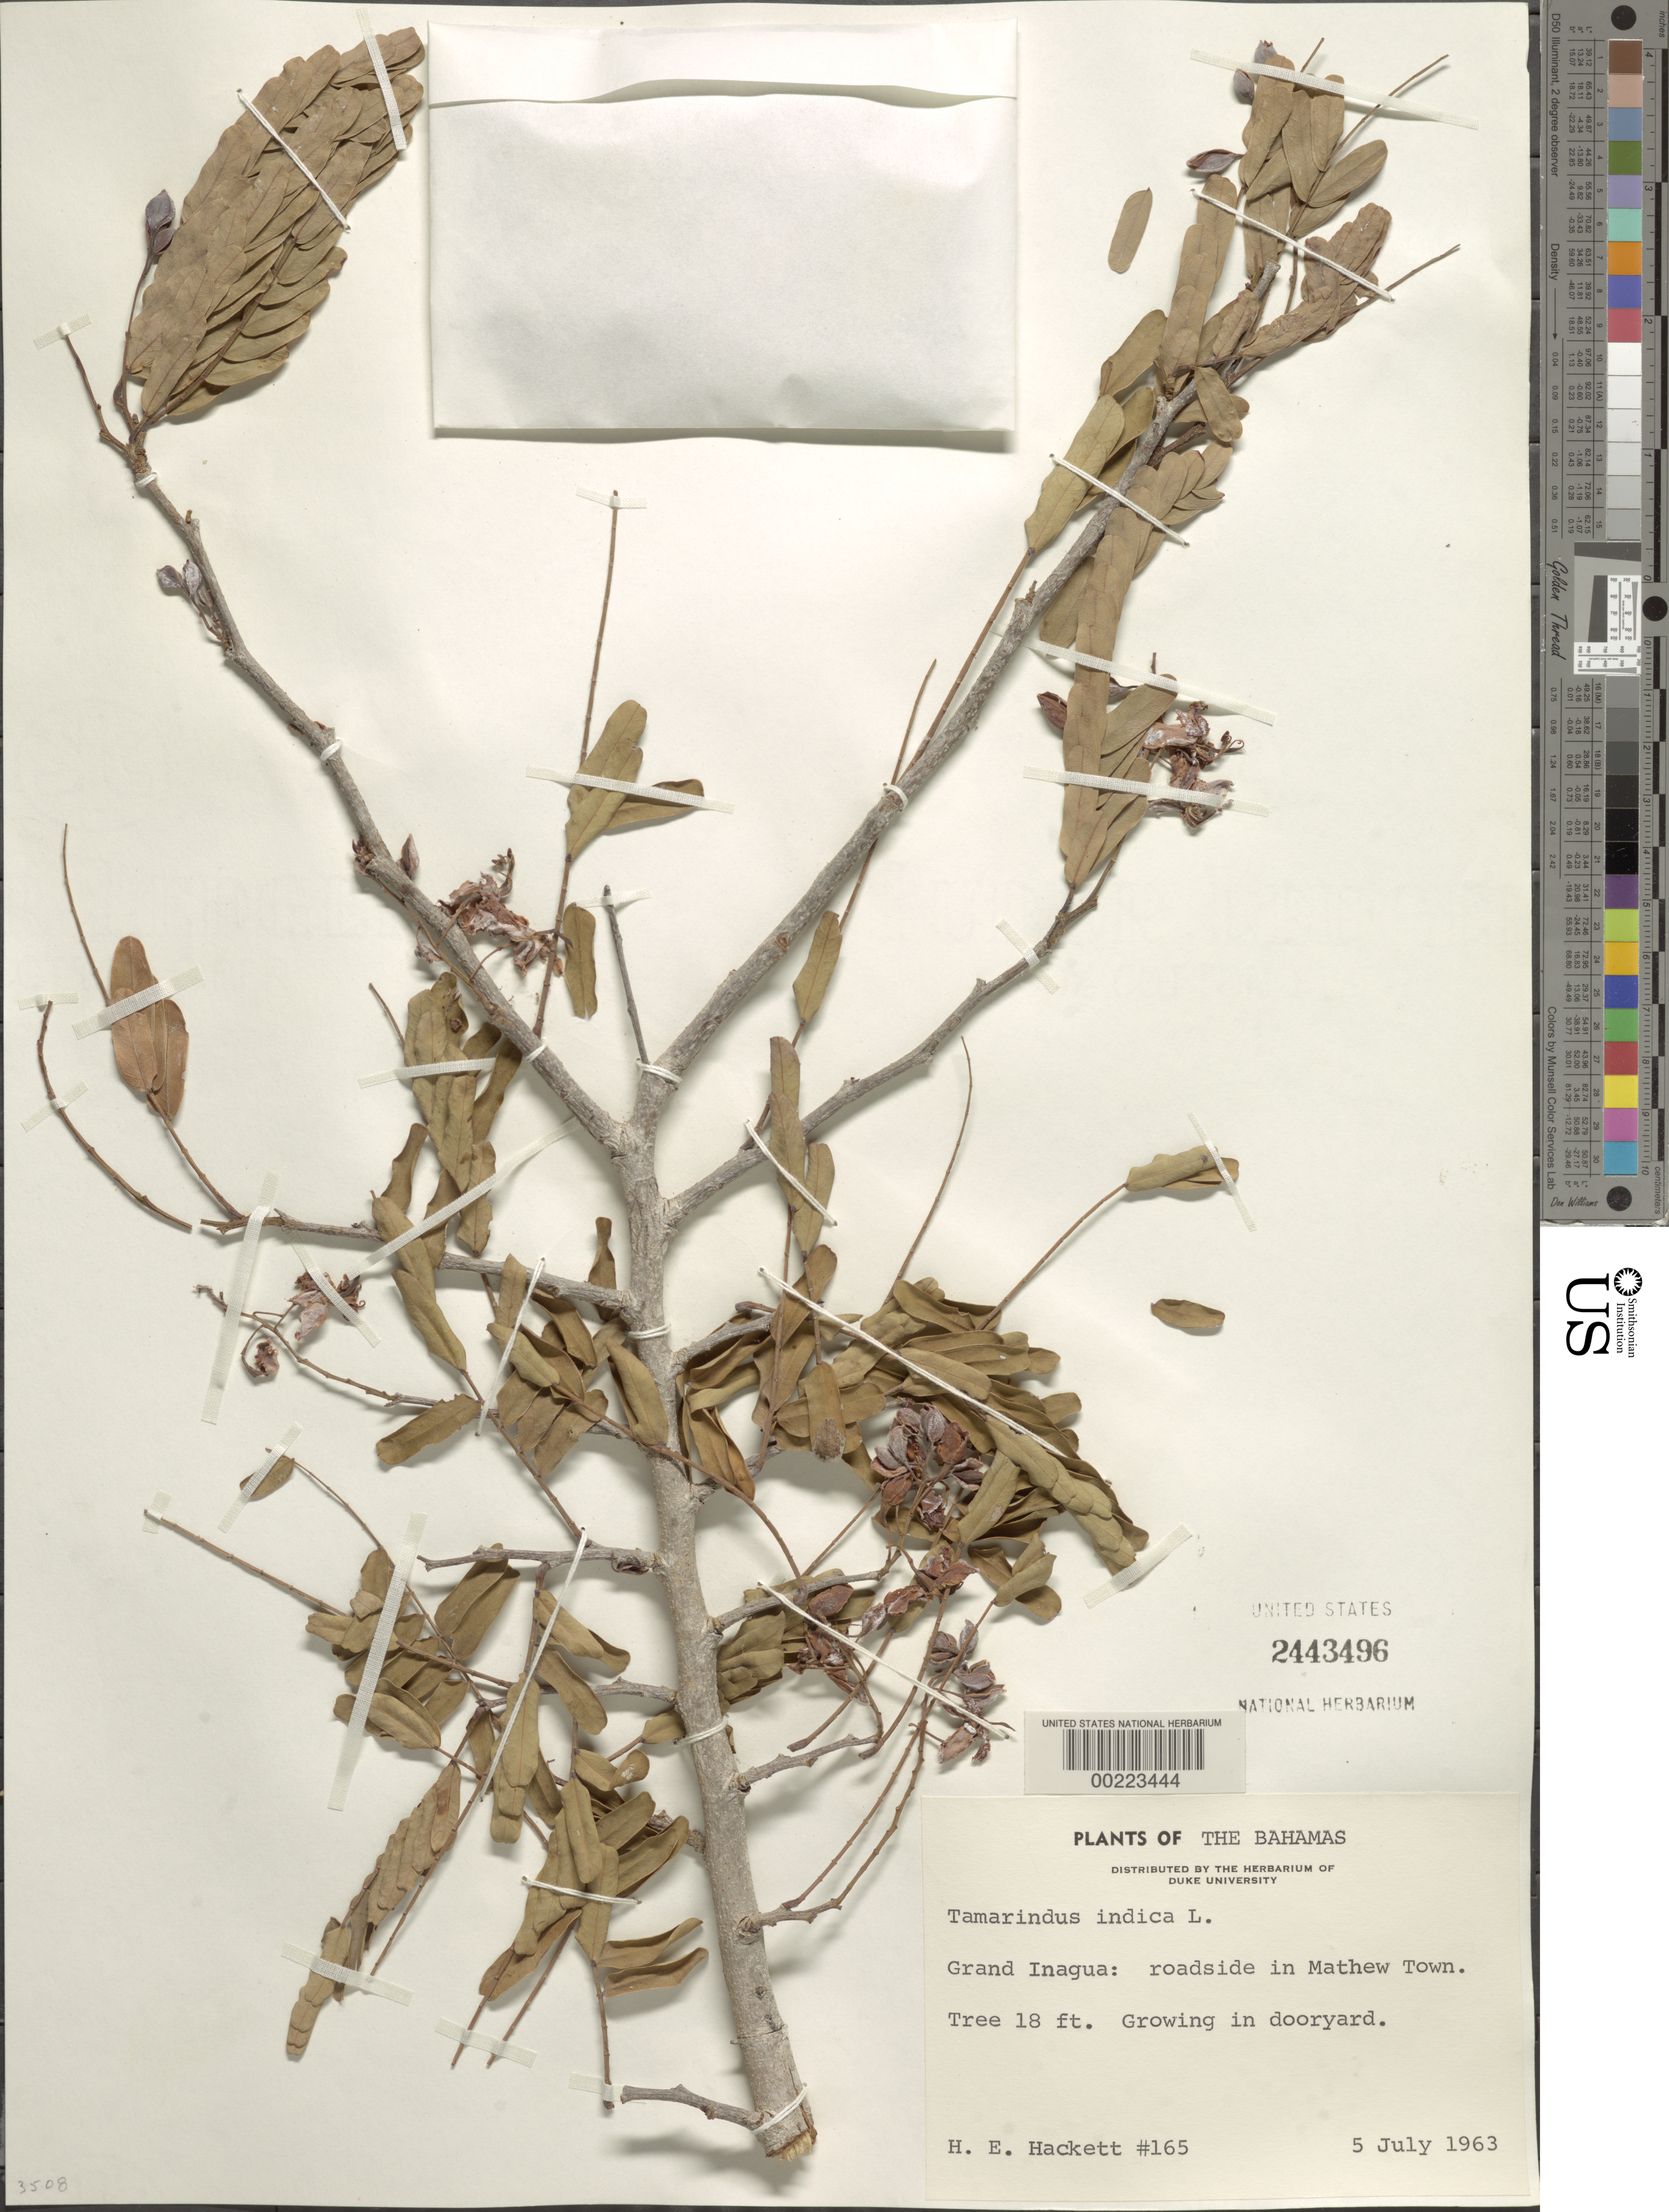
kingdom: Plantae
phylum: Tracheophyta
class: Magnoliopsida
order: Fabales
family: Fabaceae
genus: Tamarindus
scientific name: Tamarindus indica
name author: L.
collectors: H. E. Hackett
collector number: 165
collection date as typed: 05 Jul 1963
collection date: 1963-07-05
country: Bahamas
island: Great Inagua Island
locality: Grand inagua: in mathew town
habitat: Roadside; growing in dooryard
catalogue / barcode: US 2443496